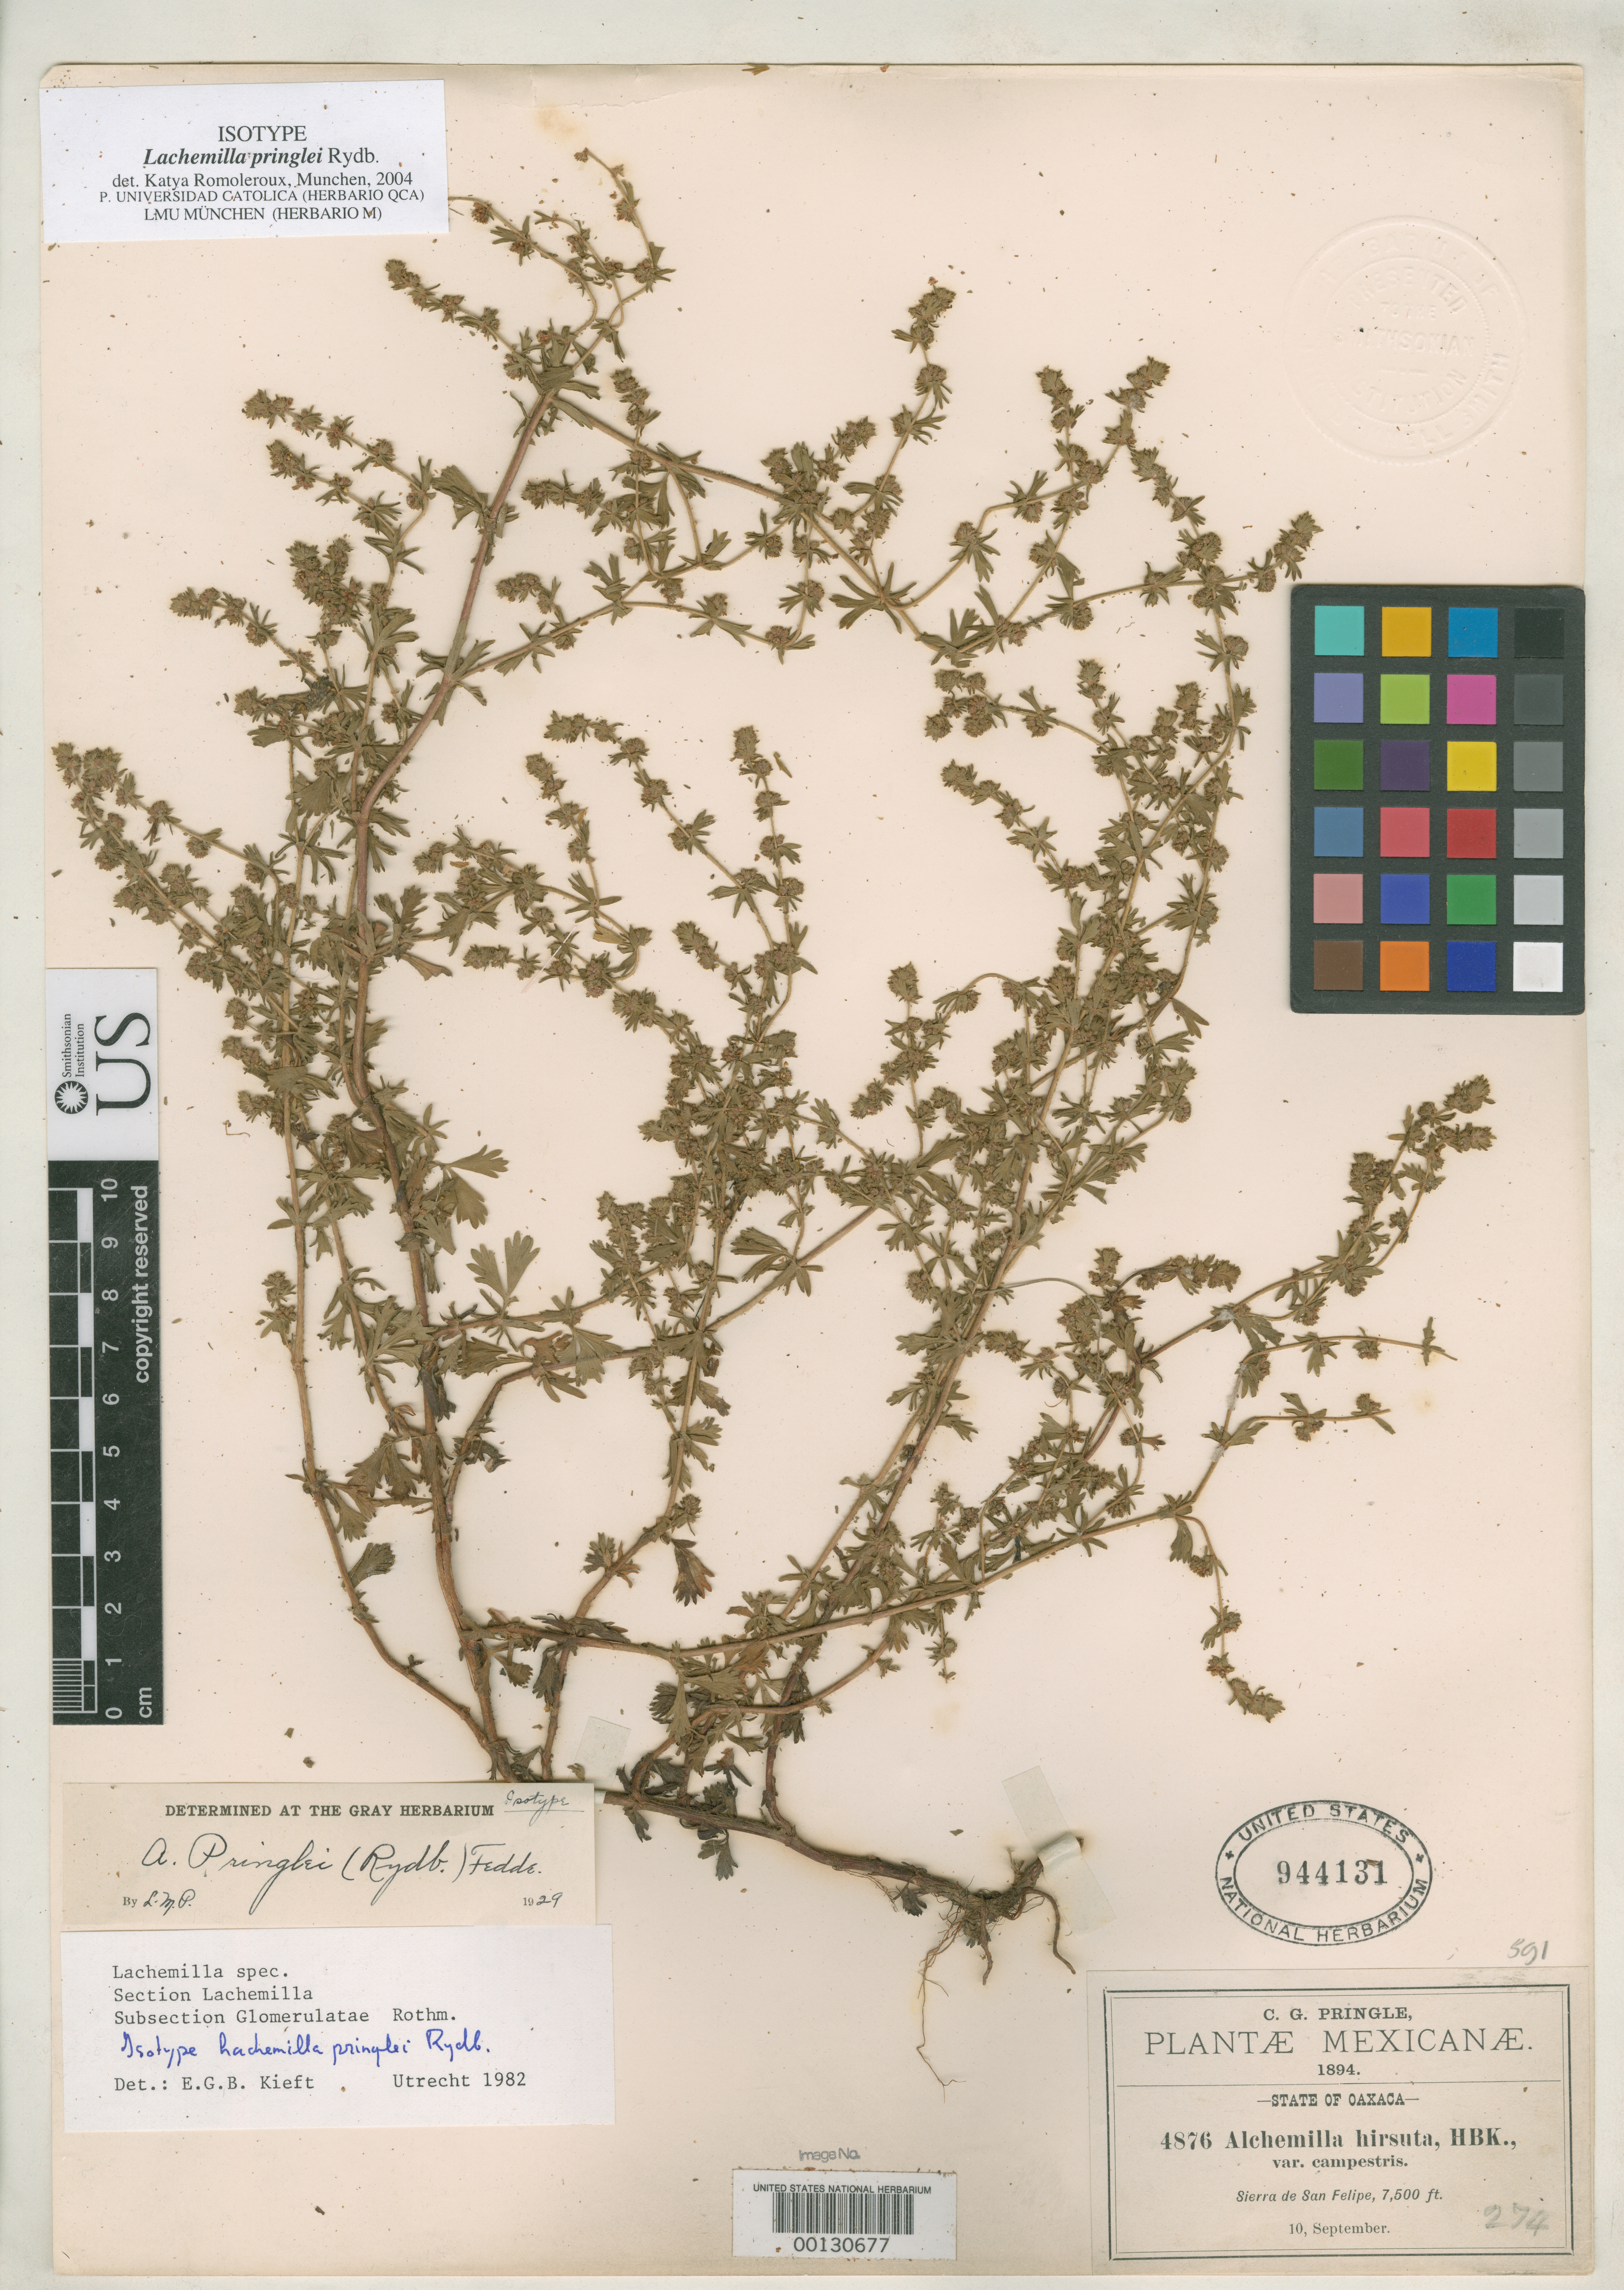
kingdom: Plantae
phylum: Tracheophyta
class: Magnoliopsida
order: Rosales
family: Rosaceae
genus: Lachemilla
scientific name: Lachemilla pringlei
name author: Rydb.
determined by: Romoleroux, K.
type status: Isotype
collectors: C. G. Pringle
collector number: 4876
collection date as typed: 10 Sep 1894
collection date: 1894-09-10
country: Mexico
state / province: Oaxaca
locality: Sierra de San Felipe.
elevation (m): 2286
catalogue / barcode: US 944131